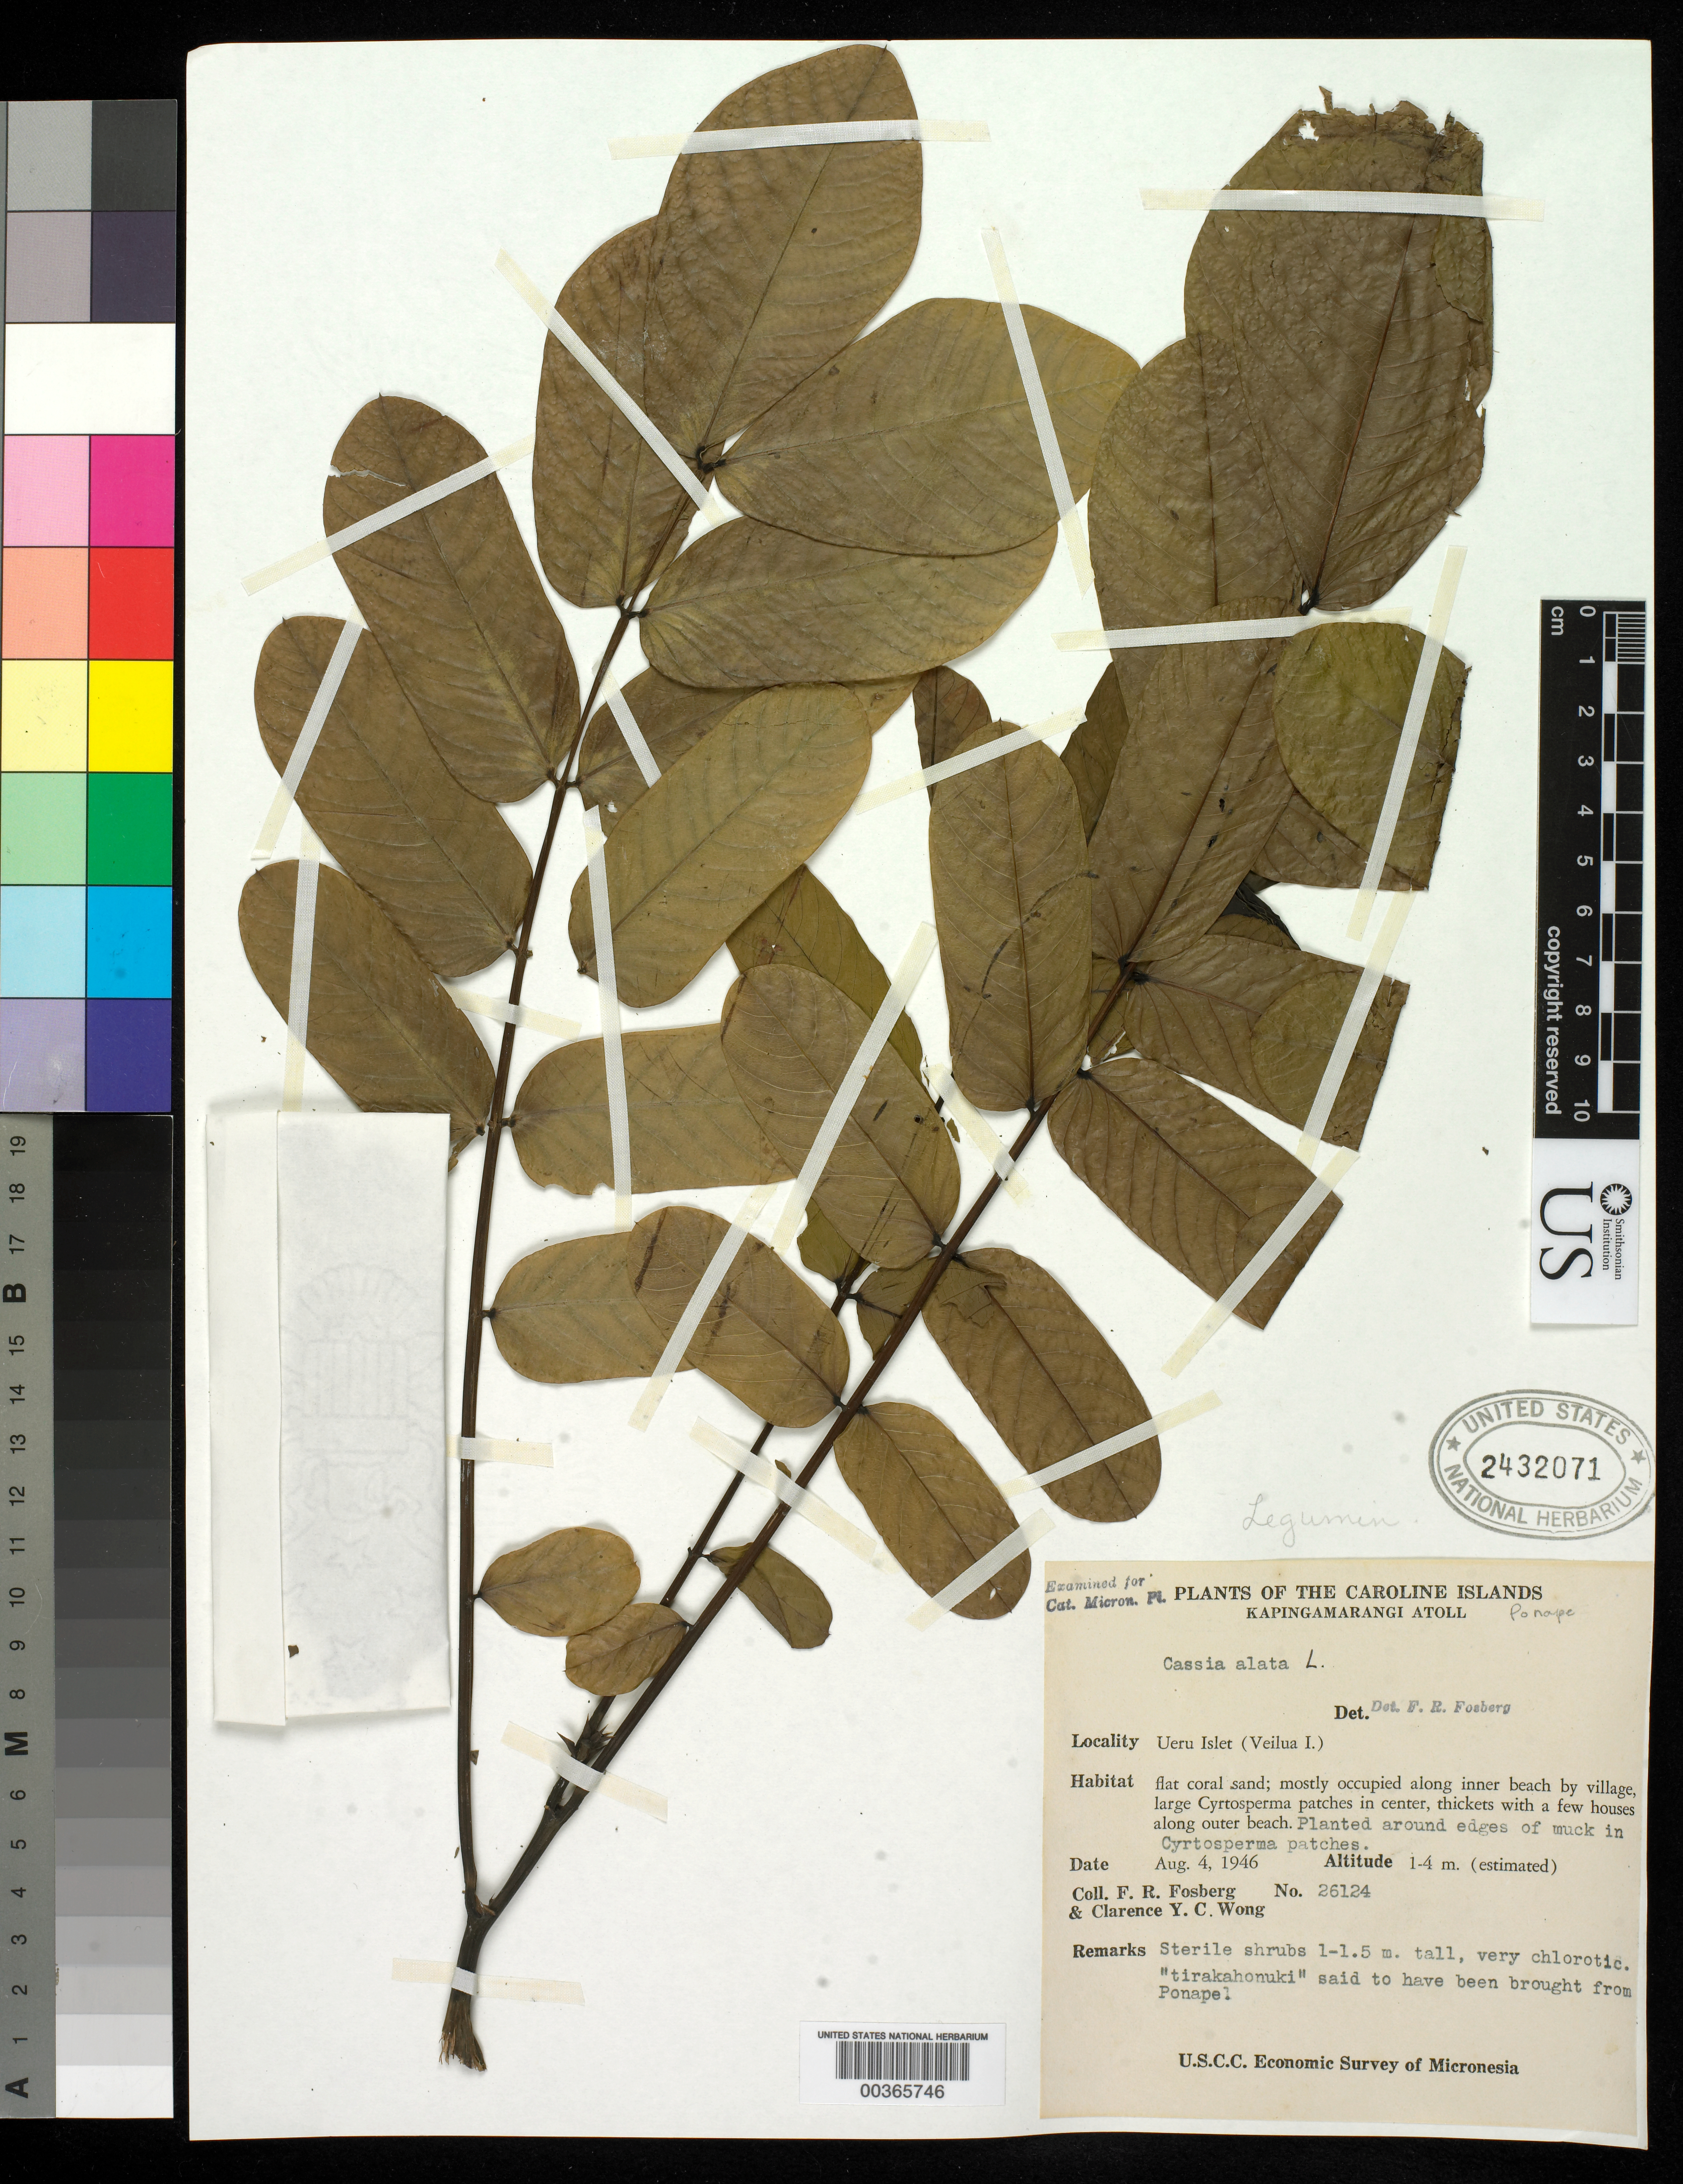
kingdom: Plantae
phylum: Tracheophyta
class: Magnoliopsida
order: Fabales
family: Fabaceae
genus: Senna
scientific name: Senna alata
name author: (L.) Roxb.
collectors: F. R. Fosberg & C. Y. C. Wong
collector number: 26124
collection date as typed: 04 Aug 1946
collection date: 1946-08-04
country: Micronesia, Federated States of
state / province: Pohnpei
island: Kapingamarangi Atoll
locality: Ueru lslet [= Veilua I.]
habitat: Flat coral sand; along inner beach; around edges of muck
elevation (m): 1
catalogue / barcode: US 2432071